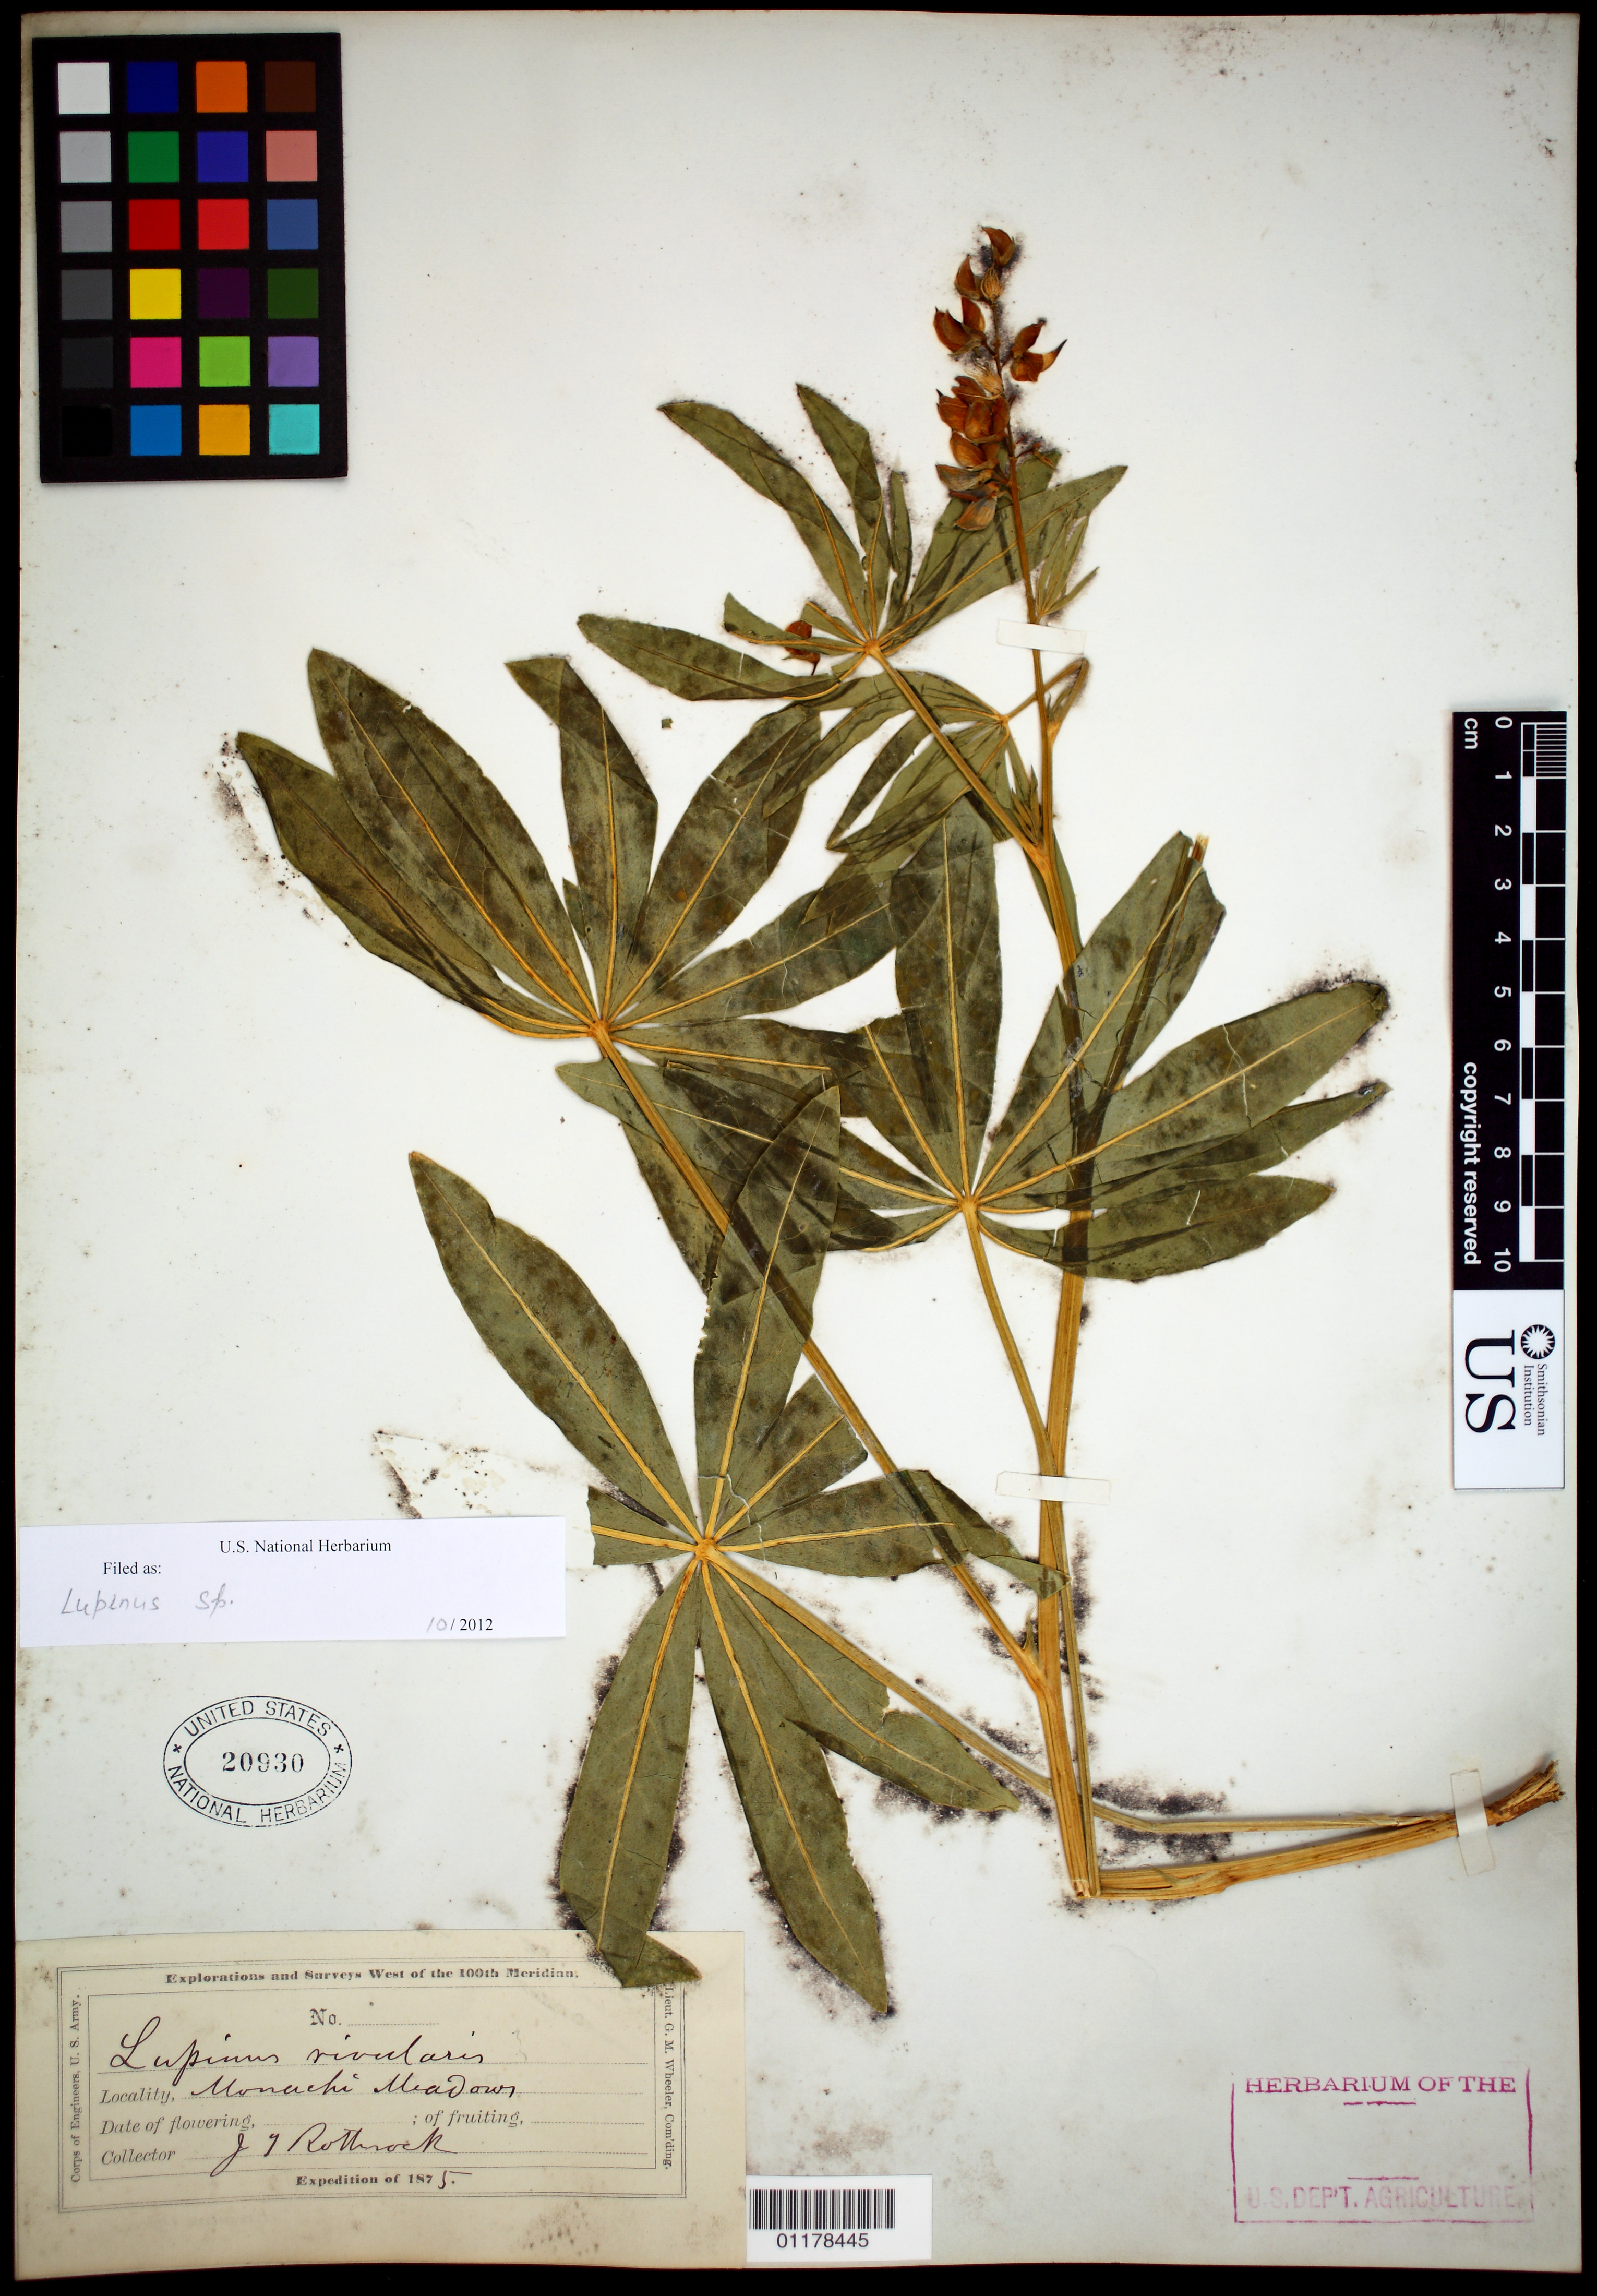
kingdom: Plantae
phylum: Tracheophyta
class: Magnoliopsida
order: Fabales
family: Fabaceae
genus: Lupinus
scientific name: Lupinus sp.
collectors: J. T. Rothrock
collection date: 1875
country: United States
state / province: California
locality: Manachi Meadows.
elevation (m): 2499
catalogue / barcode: US 20930